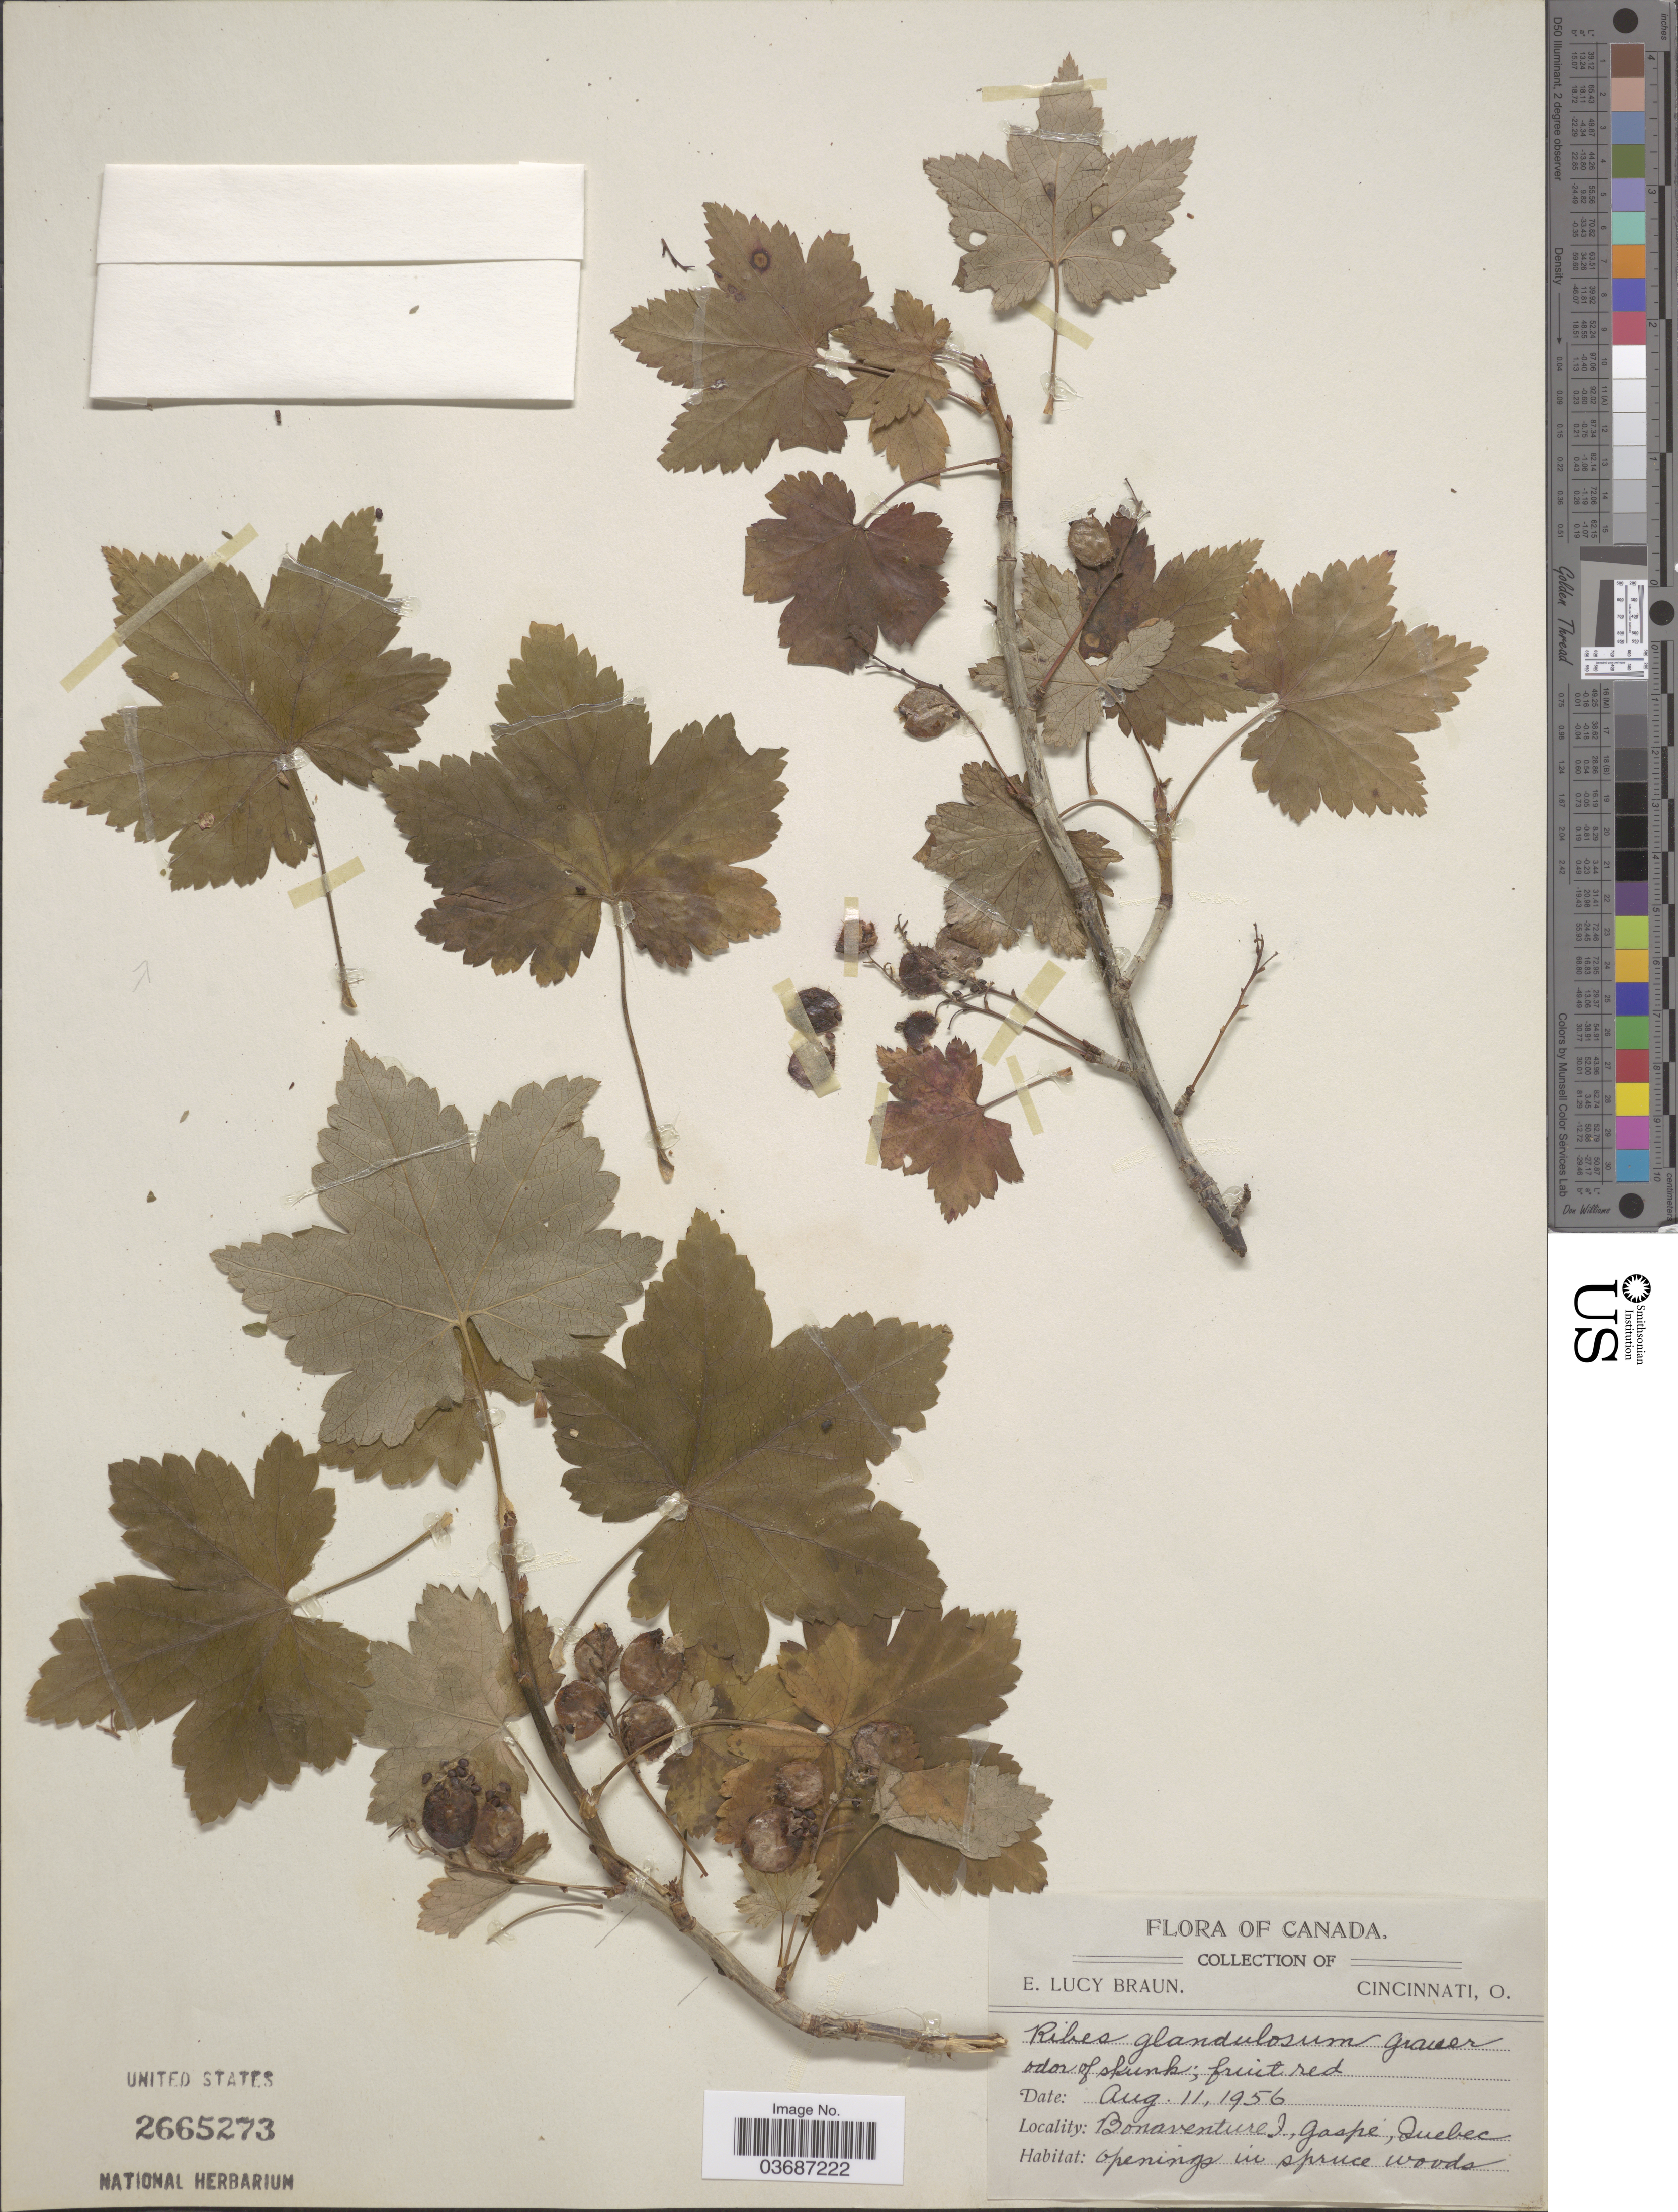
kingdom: Plantae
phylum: Tracheophyta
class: Magnoliopsida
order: Saxifragales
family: Grossulariaceae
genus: Ribes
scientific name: Ribes glandulosum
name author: Ruiz & Pav.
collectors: E. L. Braun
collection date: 1956-08-11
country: Canada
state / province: Quebec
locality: Bonaventure I., Gaspe.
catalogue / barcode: US 2665273